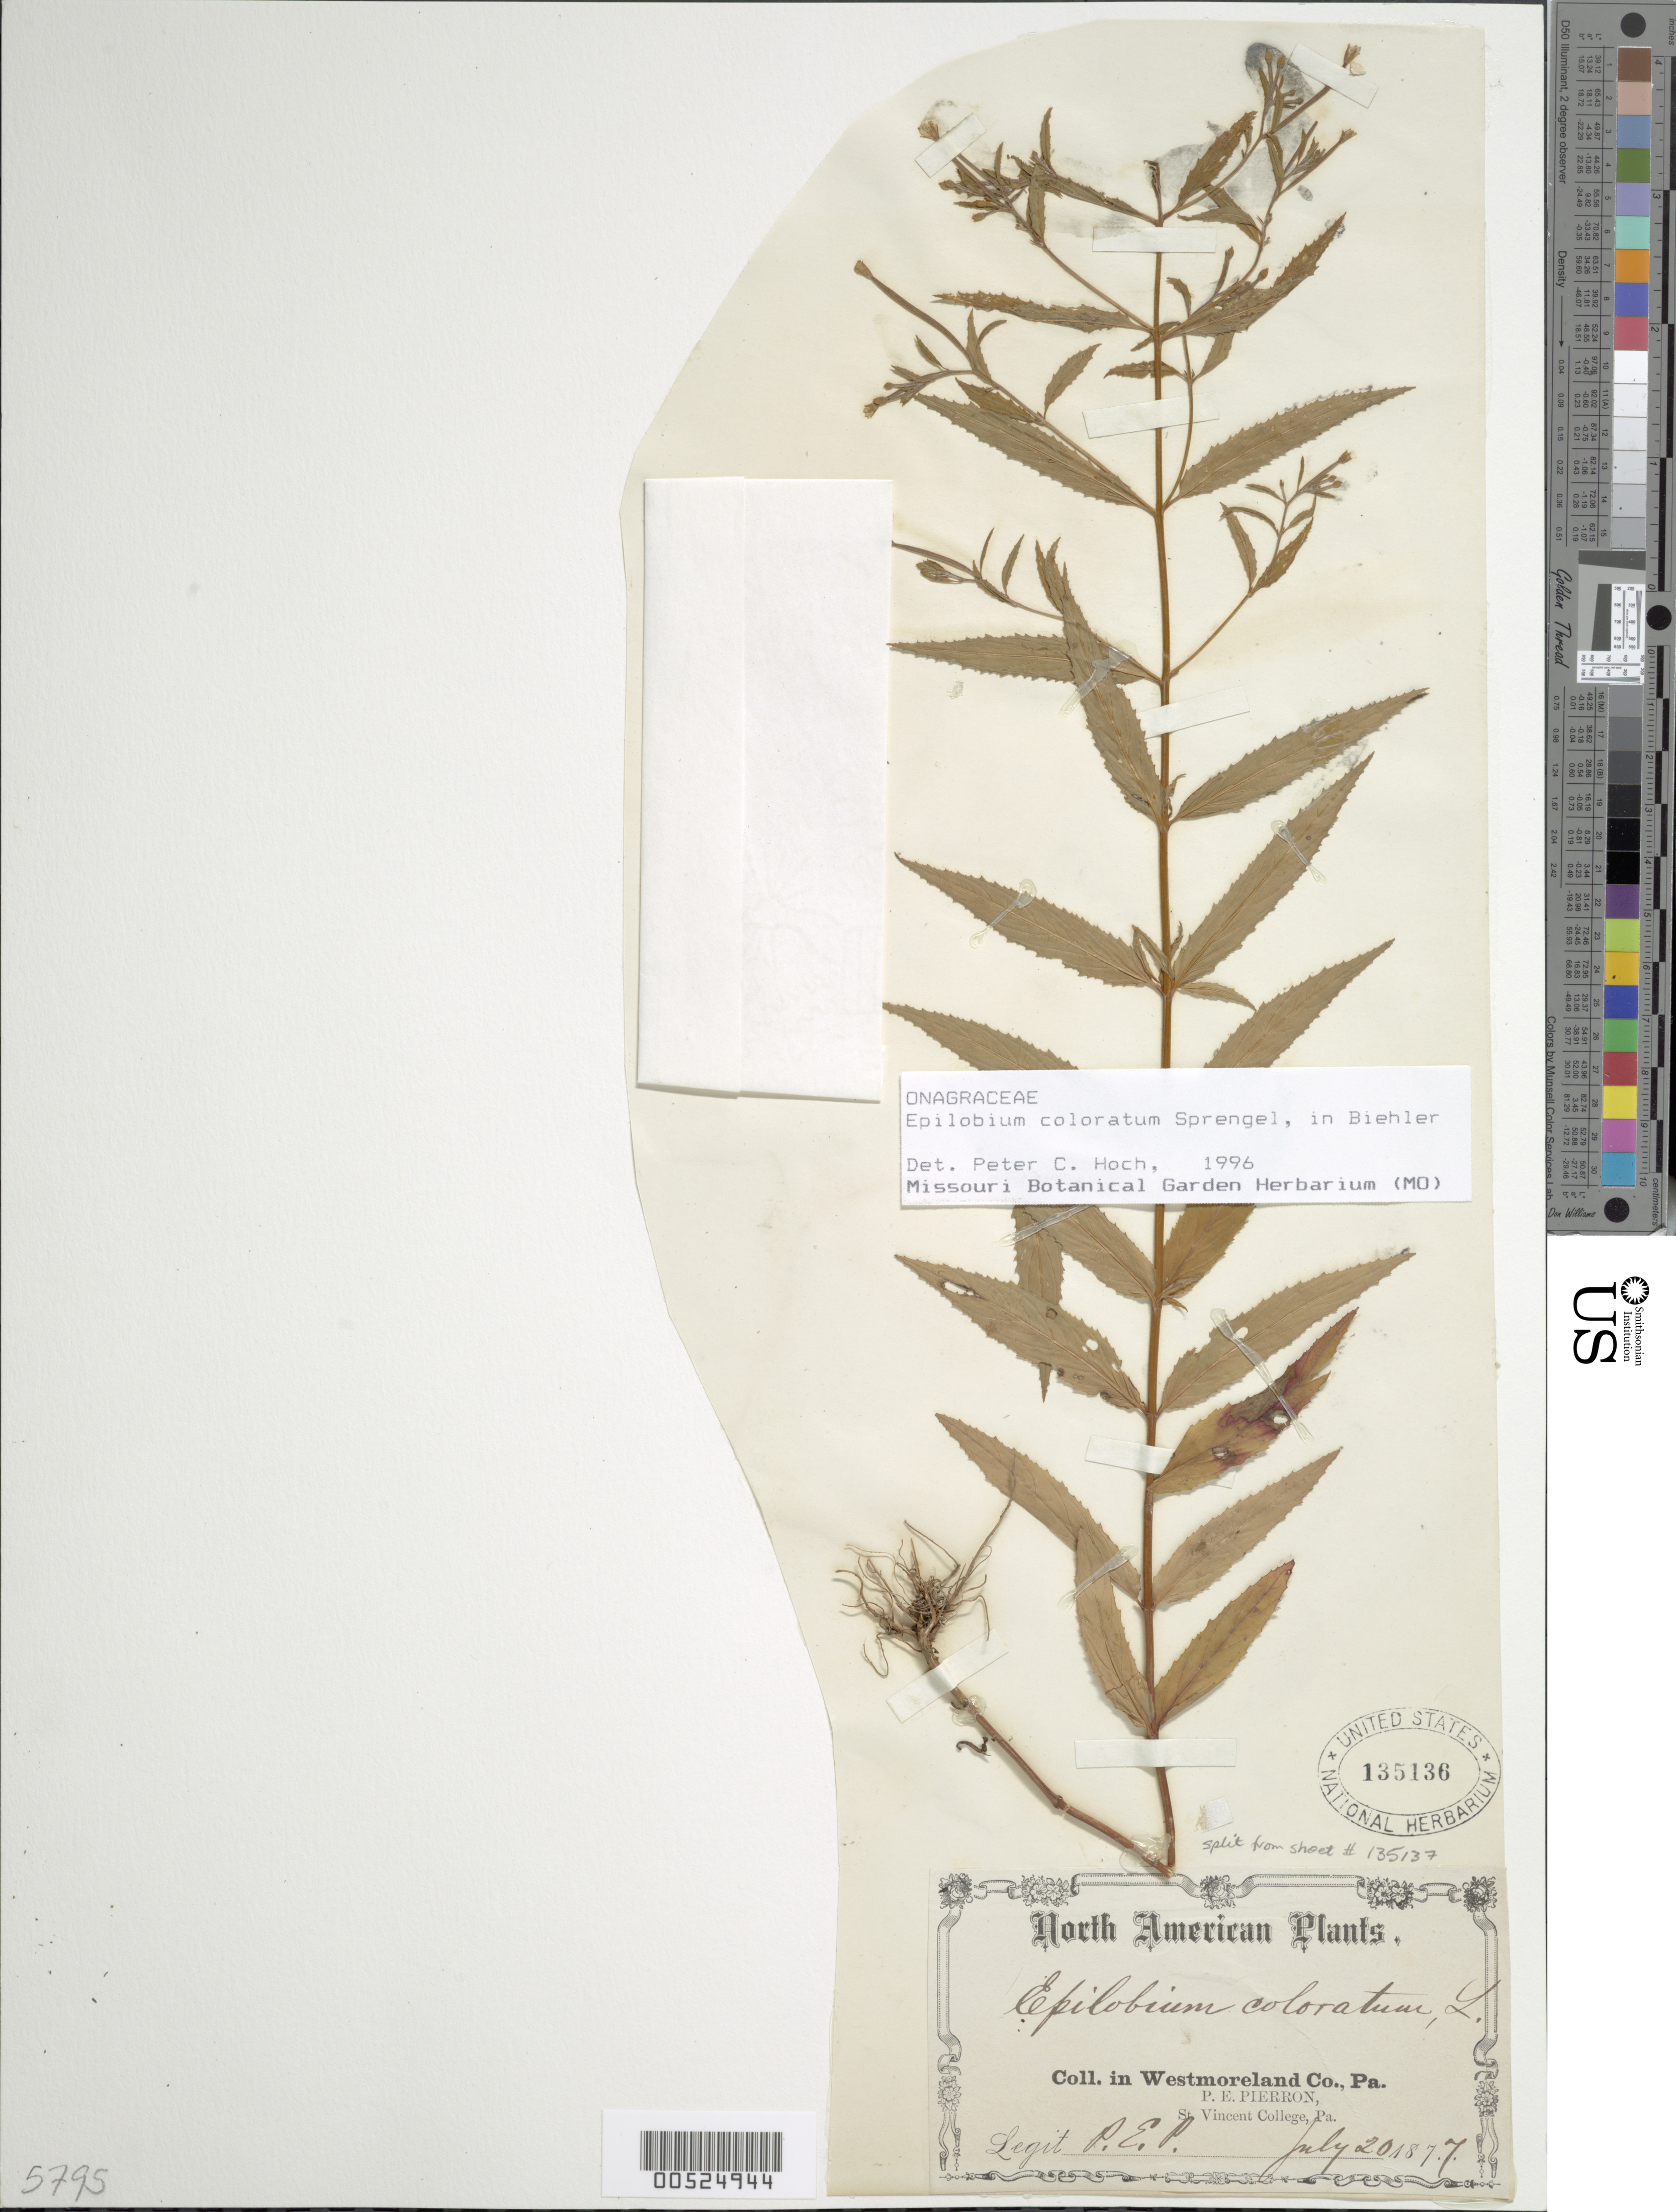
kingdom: Plantae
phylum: Tracheophyta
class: Magnoliopsida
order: Myrtales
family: Onagraceae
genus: Epilobium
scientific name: Epilobium coloratum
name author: Biehler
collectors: P. Pierron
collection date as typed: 20 Jul 1877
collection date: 1877-07-20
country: United States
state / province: Pennsylvania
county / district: Westmoreland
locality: St. vincent college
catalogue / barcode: US 135136